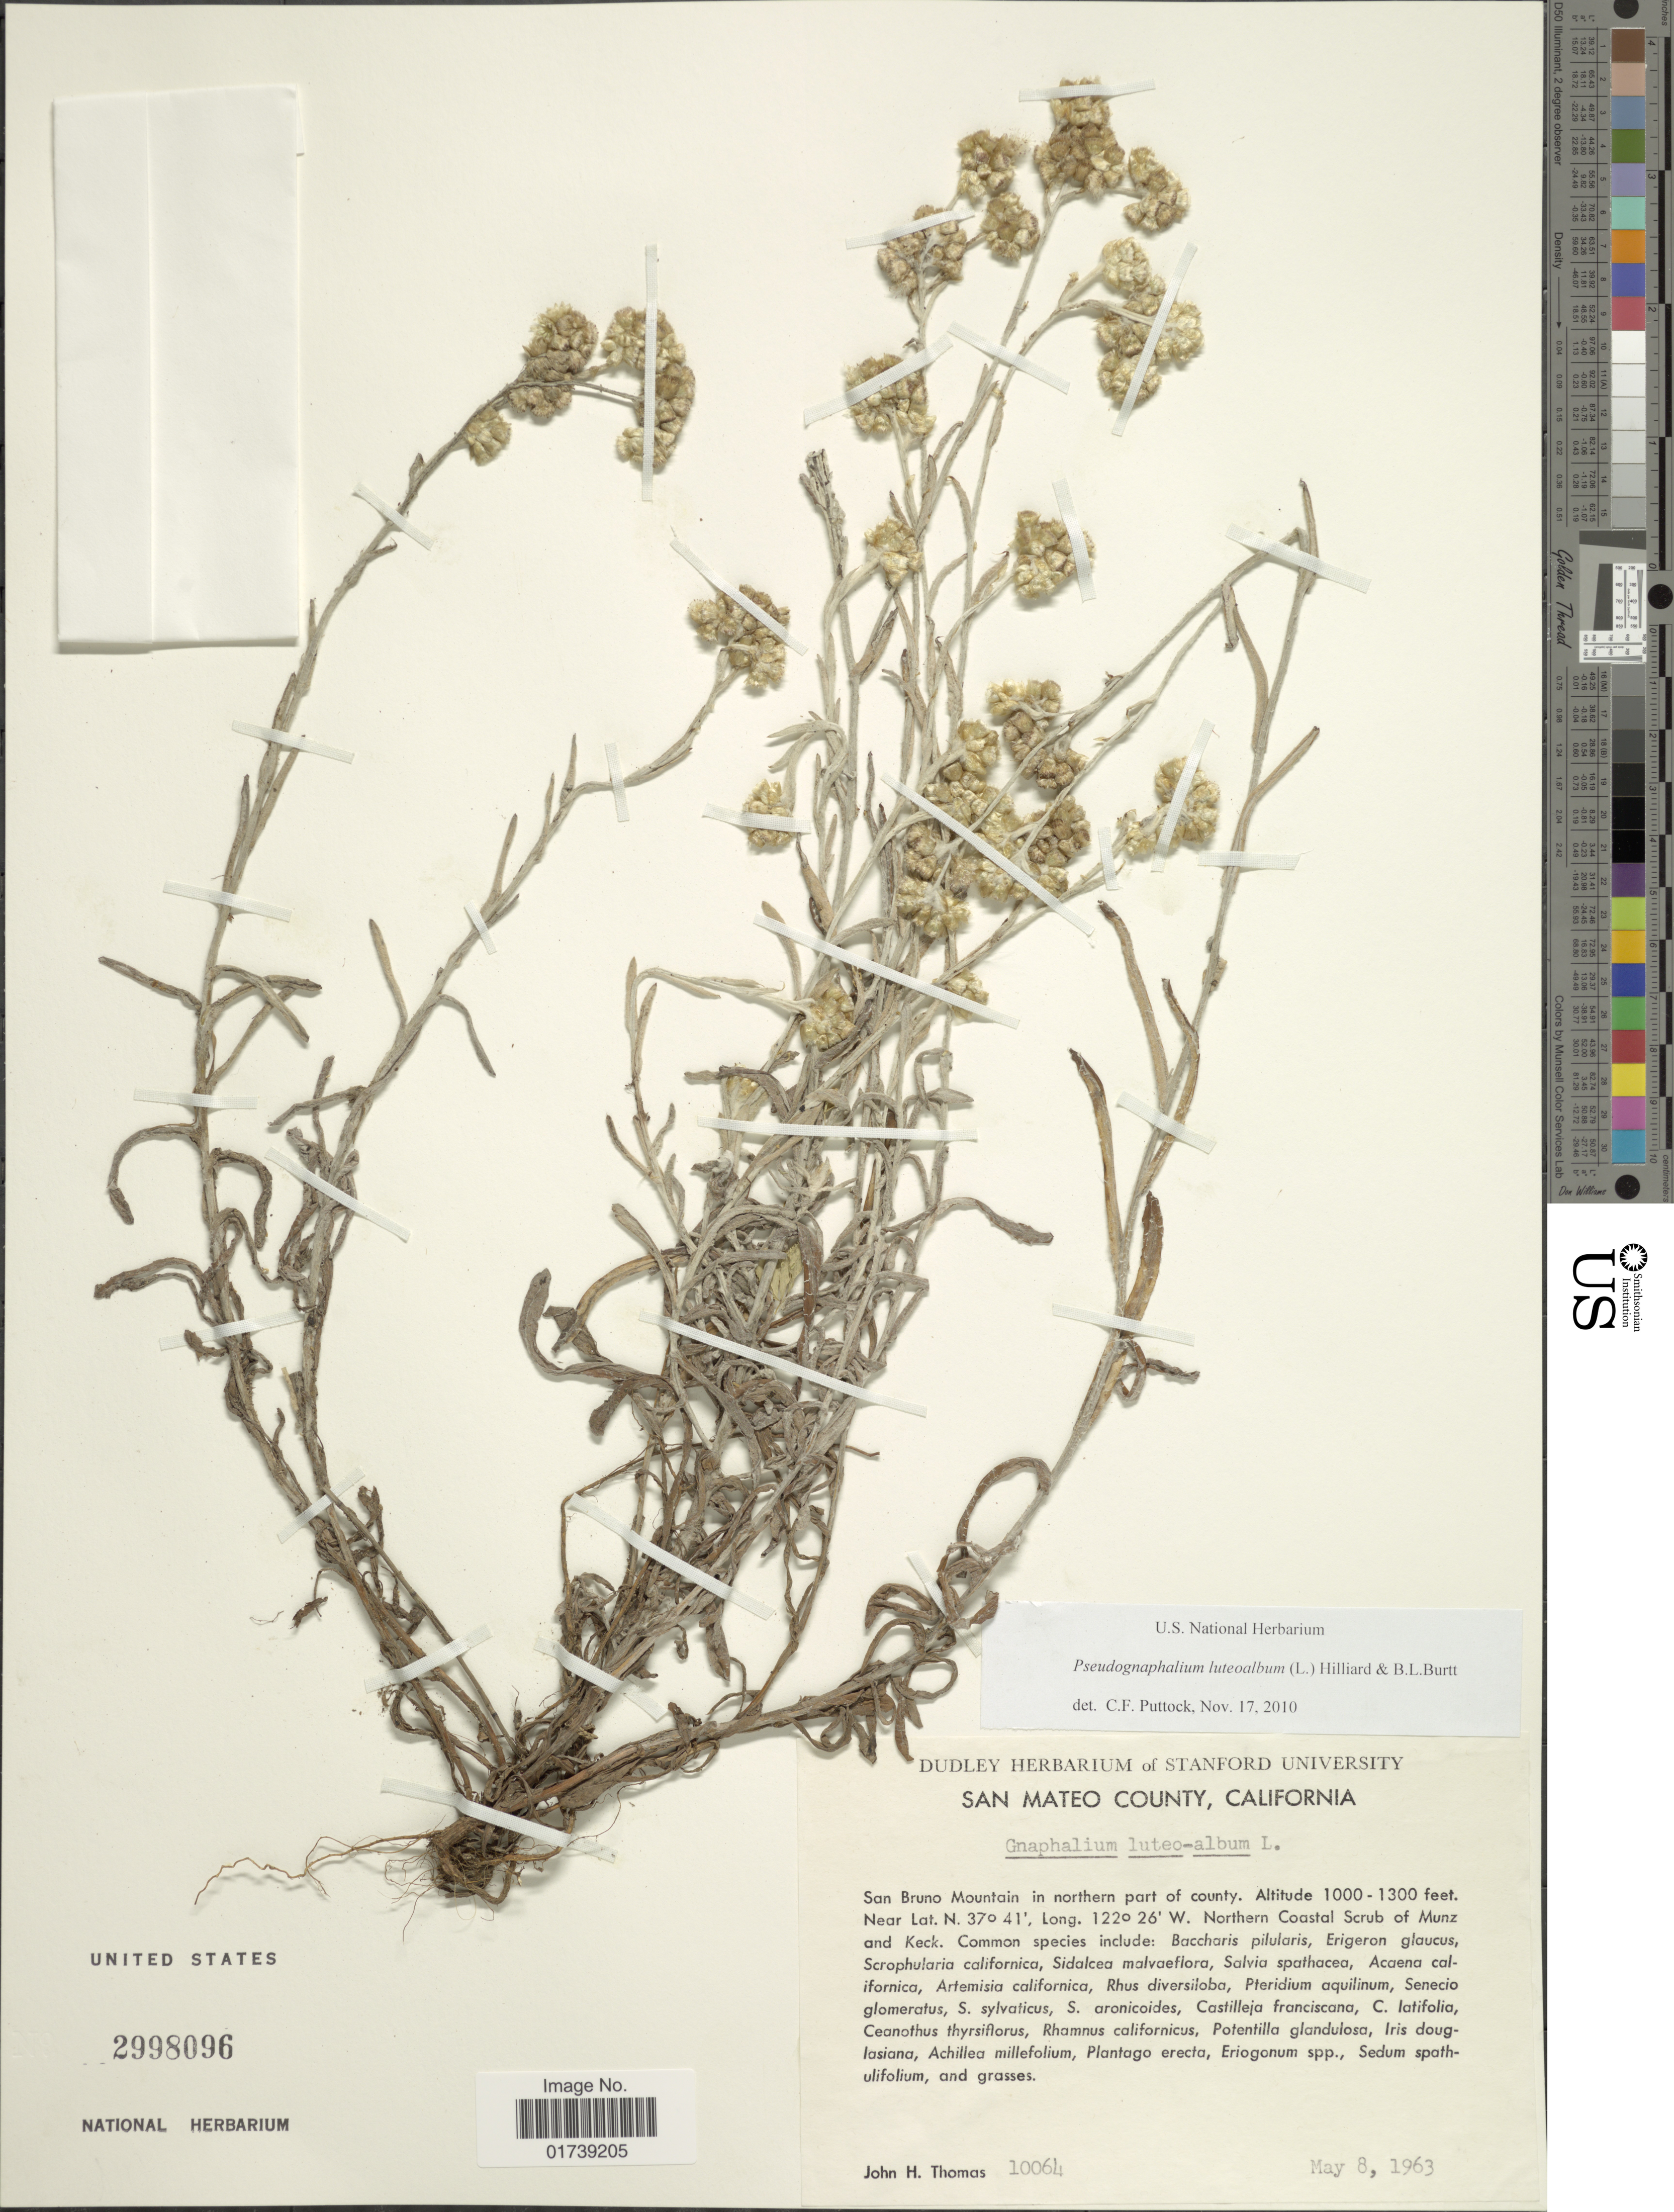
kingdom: Plantae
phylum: Tracheophyta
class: Magnoliopsida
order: Asterales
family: Asteraceae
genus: Pseudognaphalium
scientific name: Pseudognaphalium luteoalbum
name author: (L.) Hilliard & B.L. Burtt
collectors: J. H. Thomas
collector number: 10064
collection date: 1963-05-08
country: United States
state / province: California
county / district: San Mateo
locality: San Mateo County, San Bruno Mountain in northern part of county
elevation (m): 305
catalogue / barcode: US 2998096